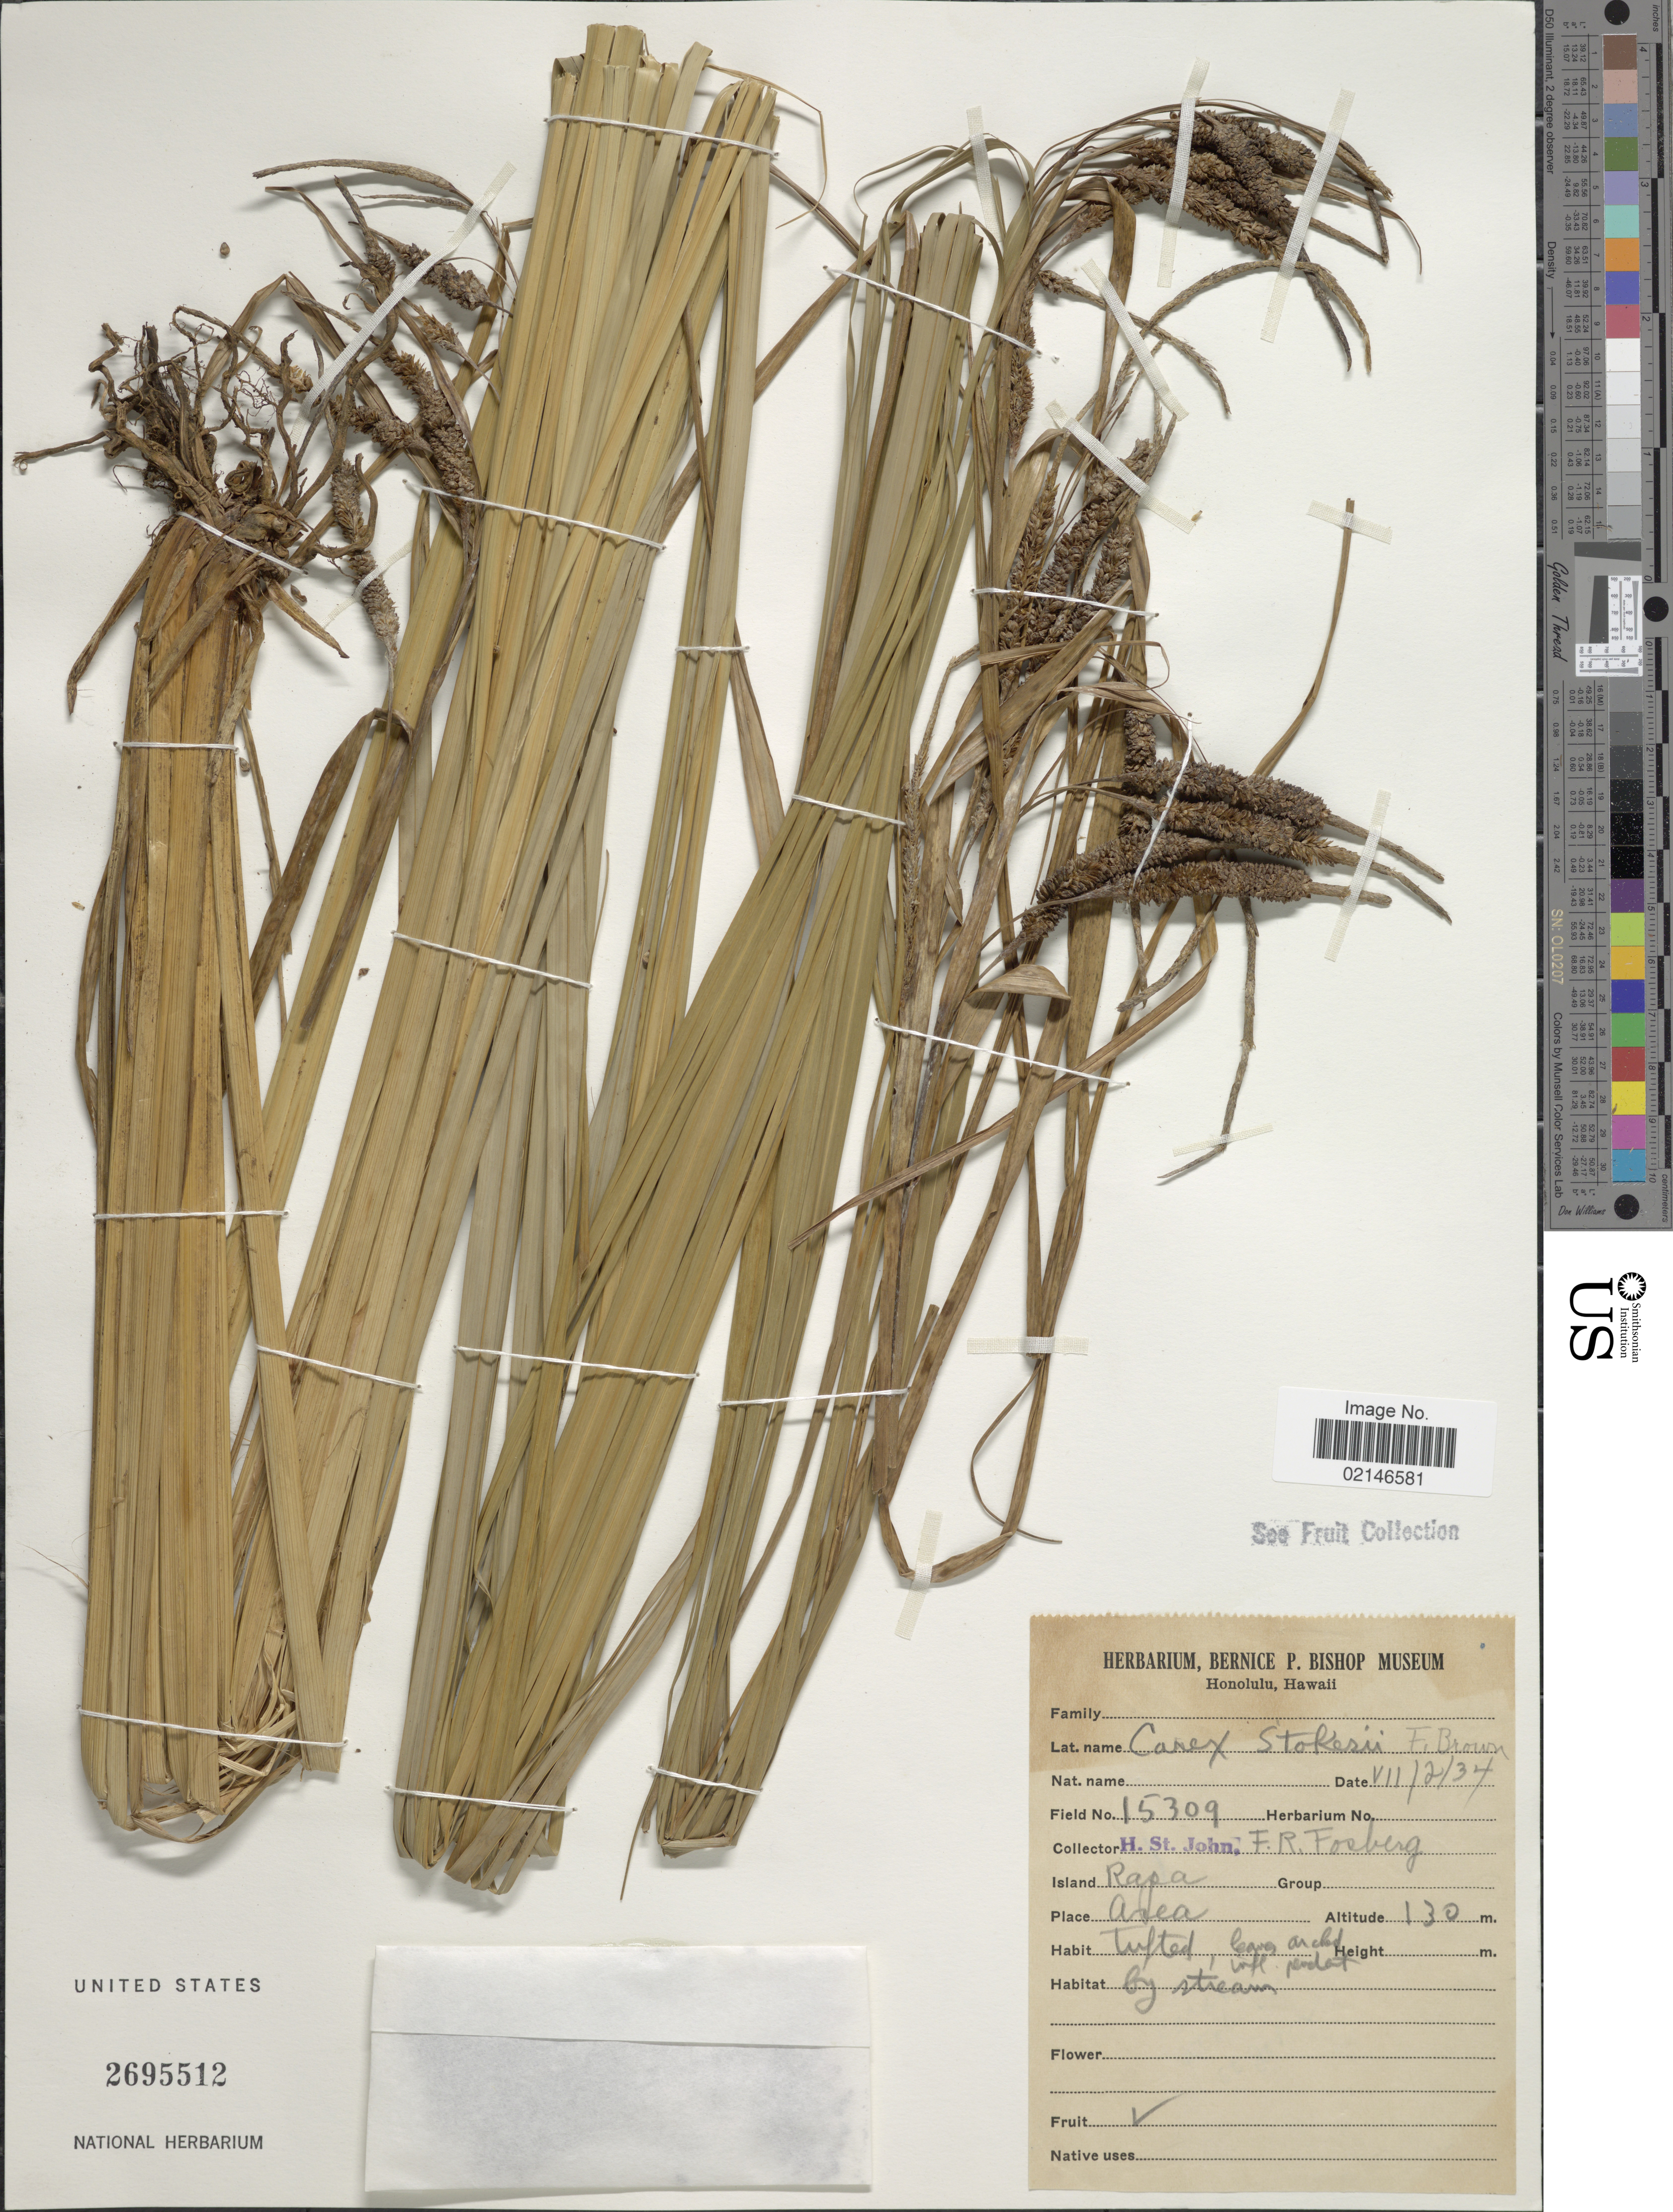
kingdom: Plantae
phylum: Tracheophyta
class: Liliopsida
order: Poales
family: Cyperaceae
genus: Carex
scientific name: Carex stokesii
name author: F. Br.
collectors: H. St. John & F. R. Fosberg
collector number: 15309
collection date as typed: Transcribed d/m/y: 2/7/34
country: French Polynesia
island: Rapa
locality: Island Rapa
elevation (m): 130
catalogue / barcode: US 2695512